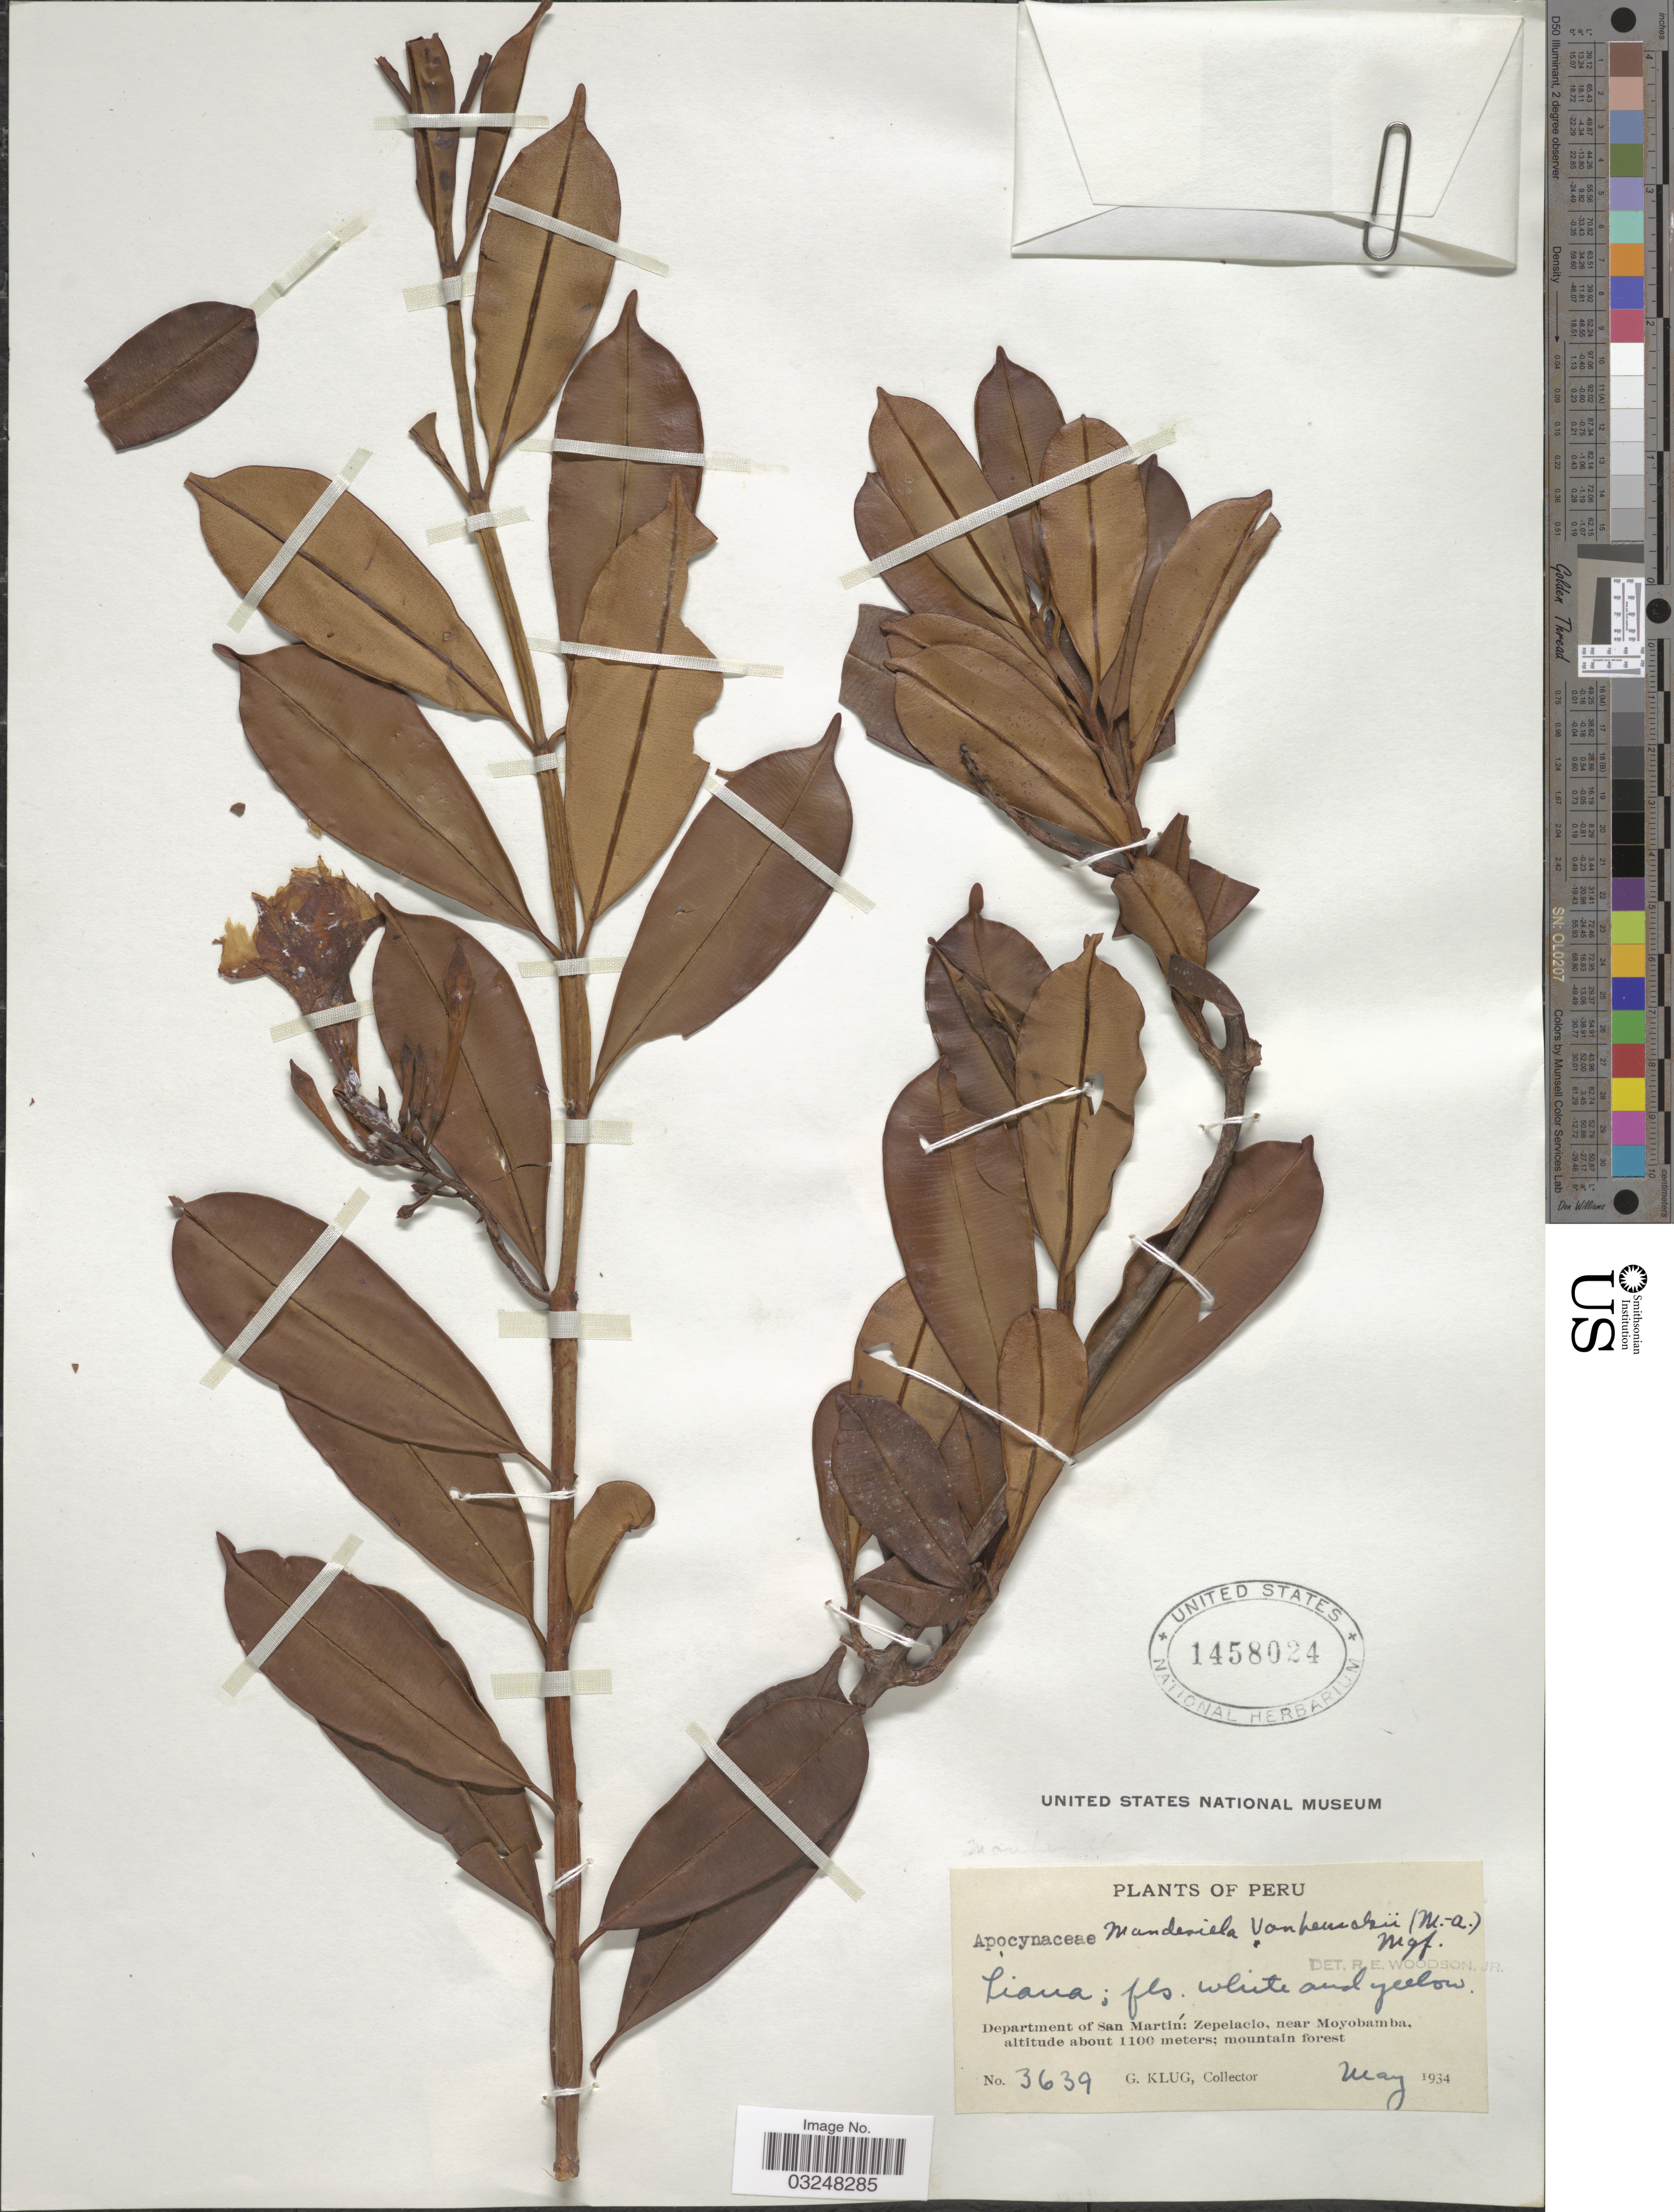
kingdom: Plantae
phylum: Tracheophyta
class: Magnoliopsida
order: Gentianales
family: Apocynaceae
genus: Mandevilla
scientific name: Mandevilla vanheurckii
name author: (Müll. Arg.) Markgr.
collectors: G. Klug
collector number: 3639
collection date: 1934-05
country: Peru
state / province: San Martín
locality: Department of San Martín: Zepelacio, near Moyobamba.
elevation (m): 1100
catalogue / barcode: US 1458024